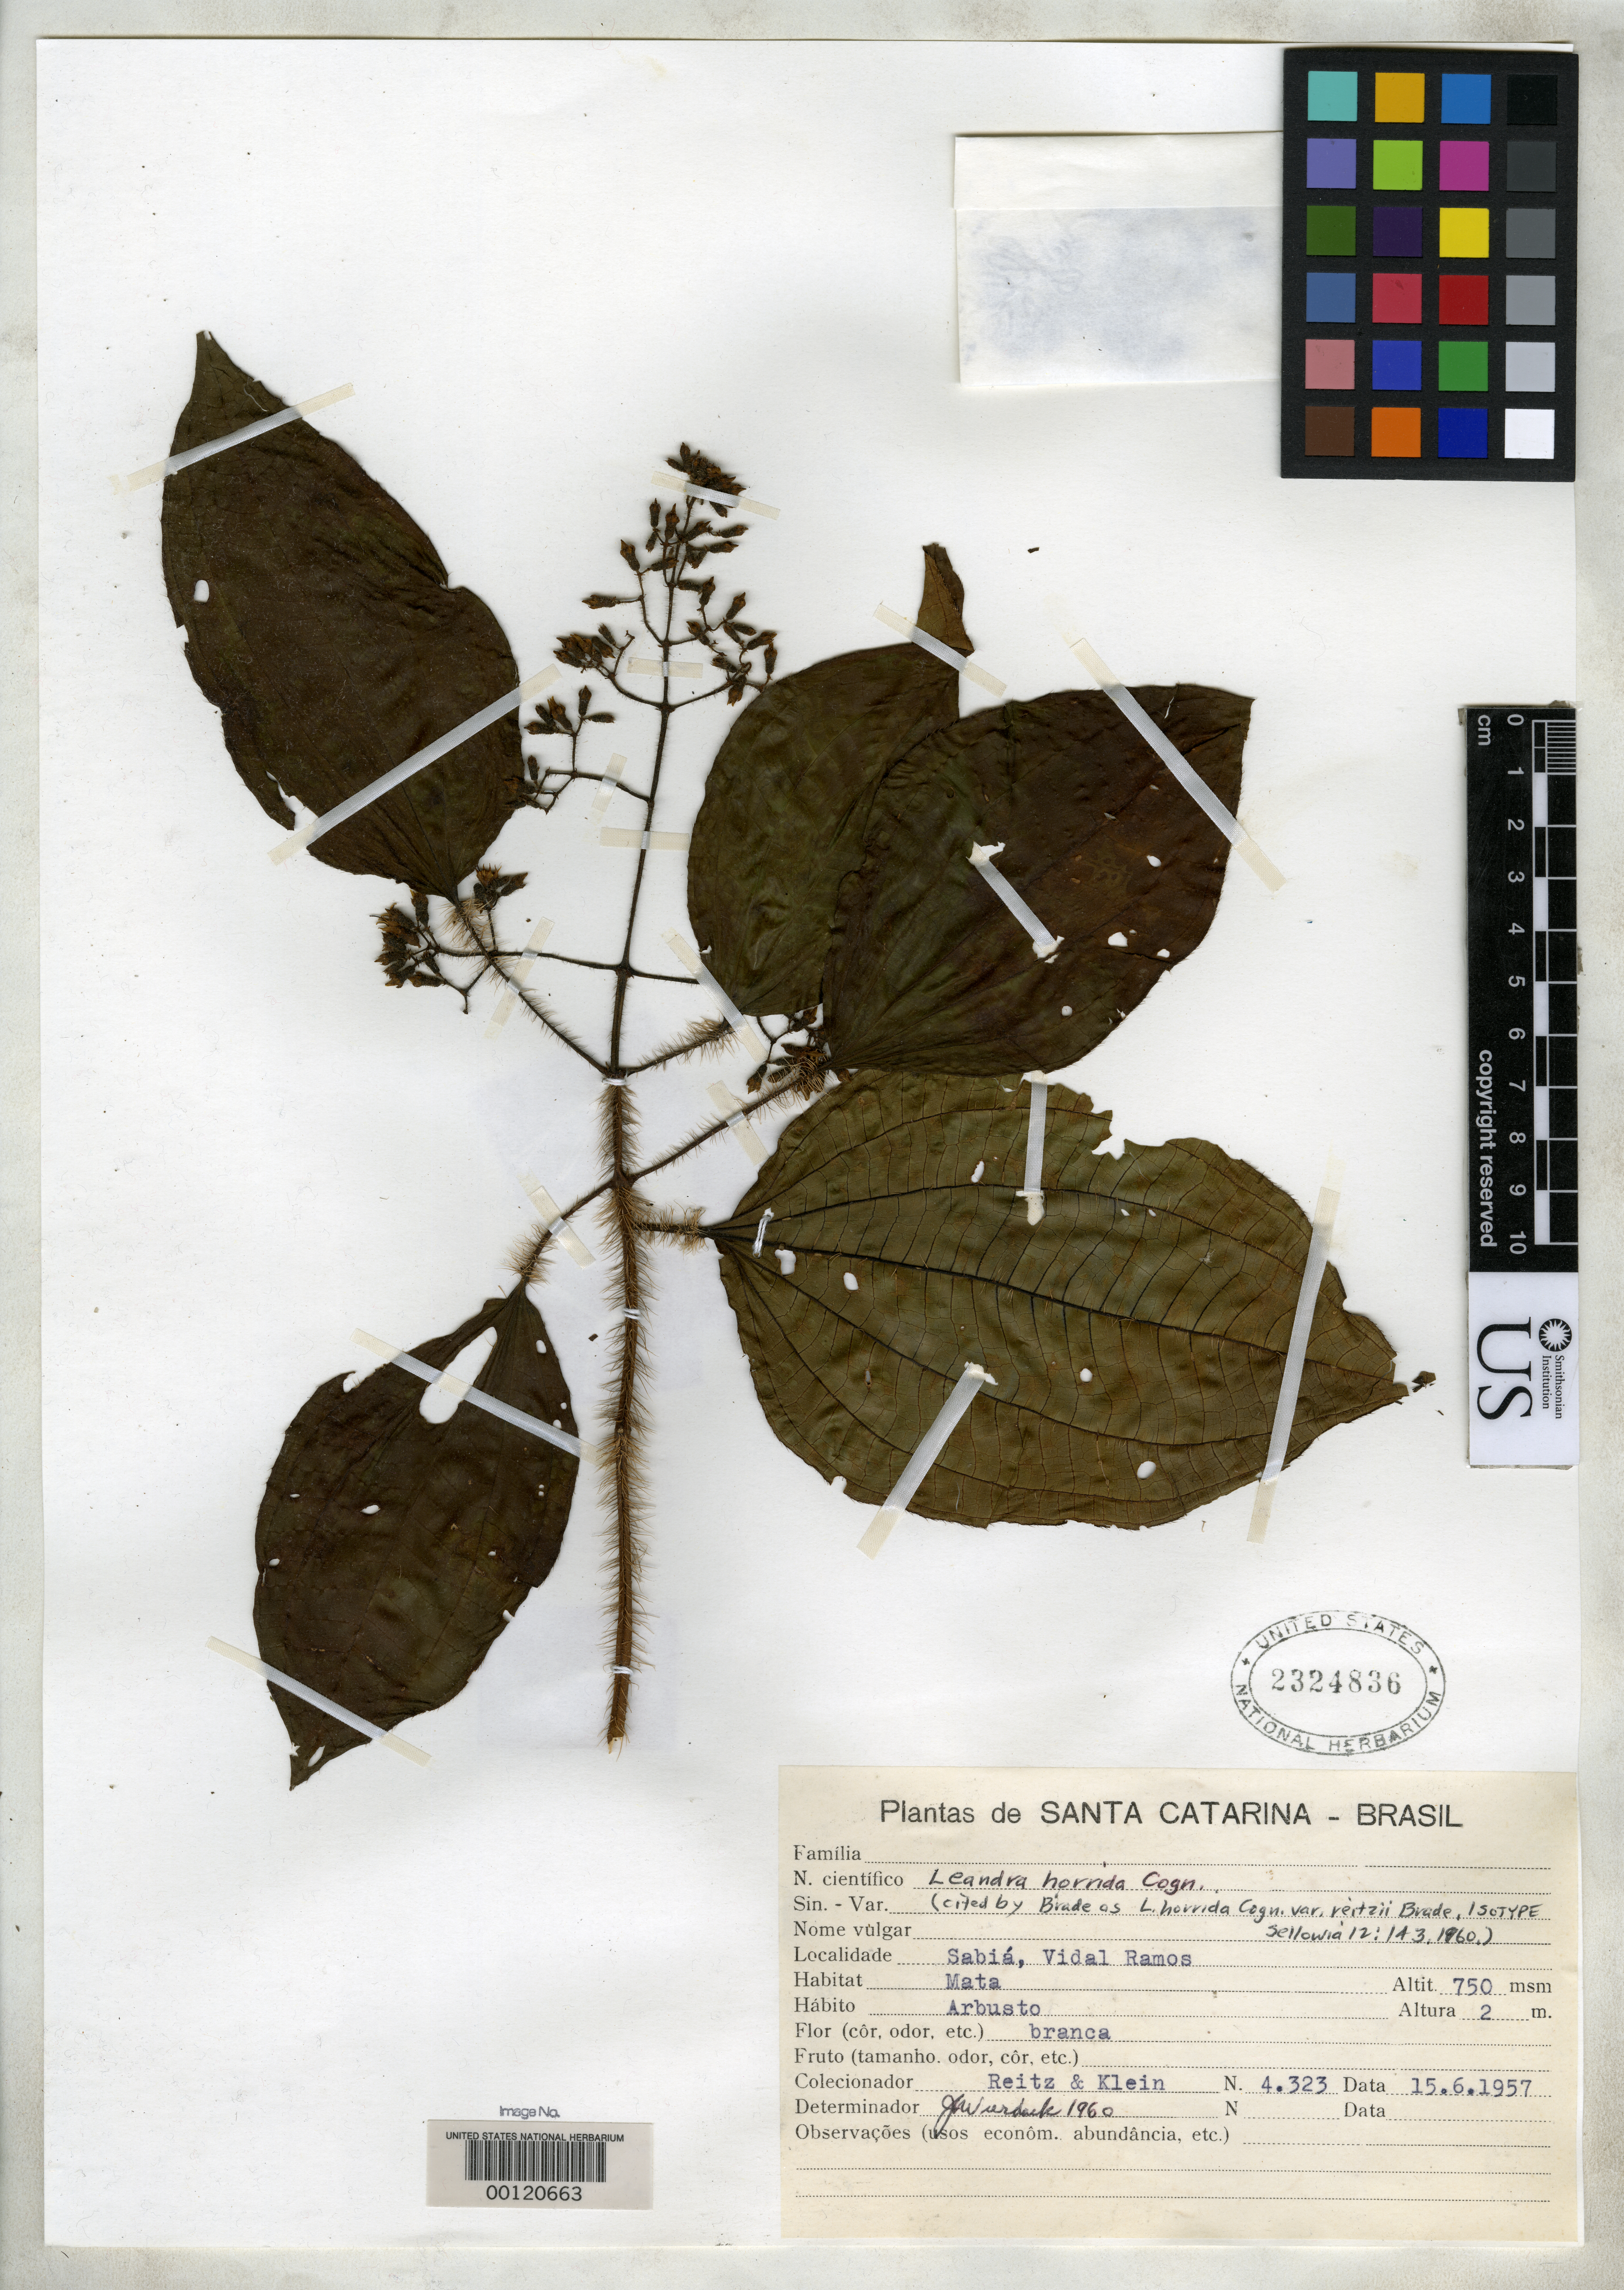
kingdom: Plantae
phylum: Tracheophyta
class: Magnoliopsida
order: Myrtales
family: Melastomataceae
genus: Leandra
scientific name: Leandra horrida var. reitzii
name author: Brade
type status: Isotype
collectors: R. Reitz & R. M. Klein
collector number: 4323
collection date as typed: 15 Jun 1957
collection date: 1957-06-15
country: Brazil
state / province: Santa Catarina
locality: Vidal Ramos.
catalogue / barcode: US 2324836